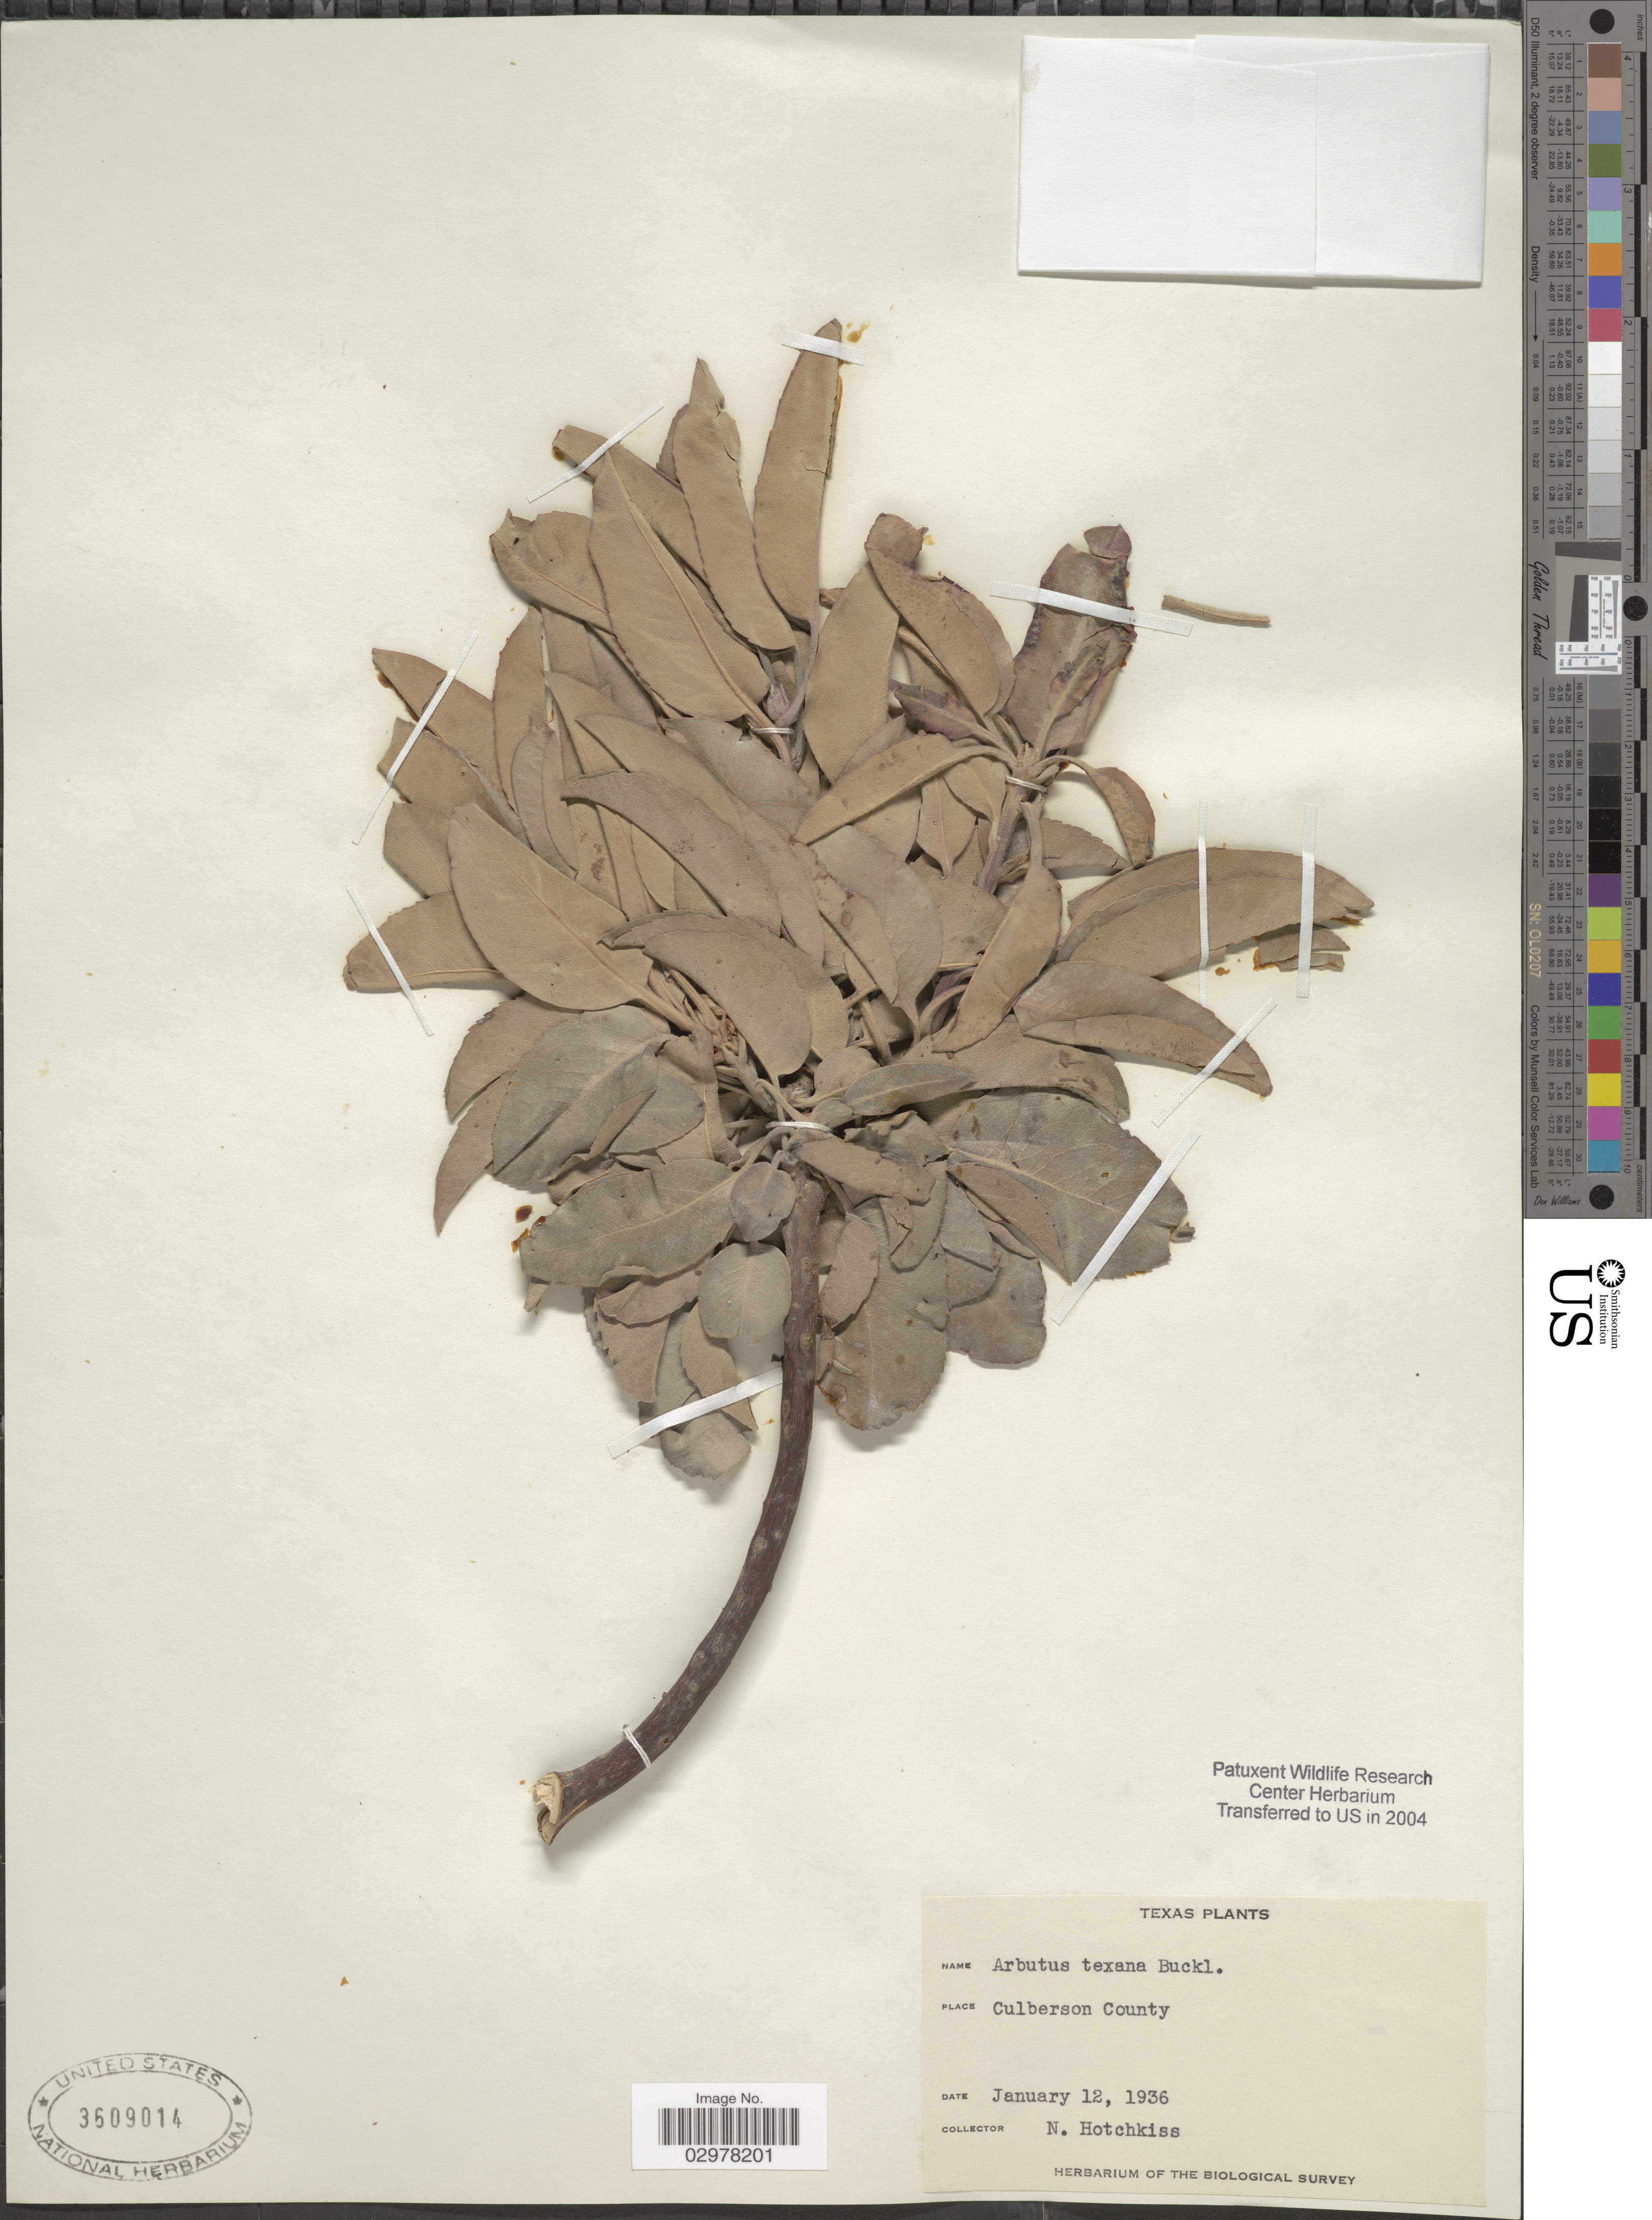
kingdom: Plantae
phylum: Tracheophyta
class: Magnoliopsida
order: Ericales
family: Ericaceae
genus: Arbutus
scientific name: Arbutus texana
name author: Buckley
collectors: N. Hotchkiss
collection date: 1936-01-12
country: United States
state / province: Texas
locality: Culberson County.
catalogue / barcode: US 3609014